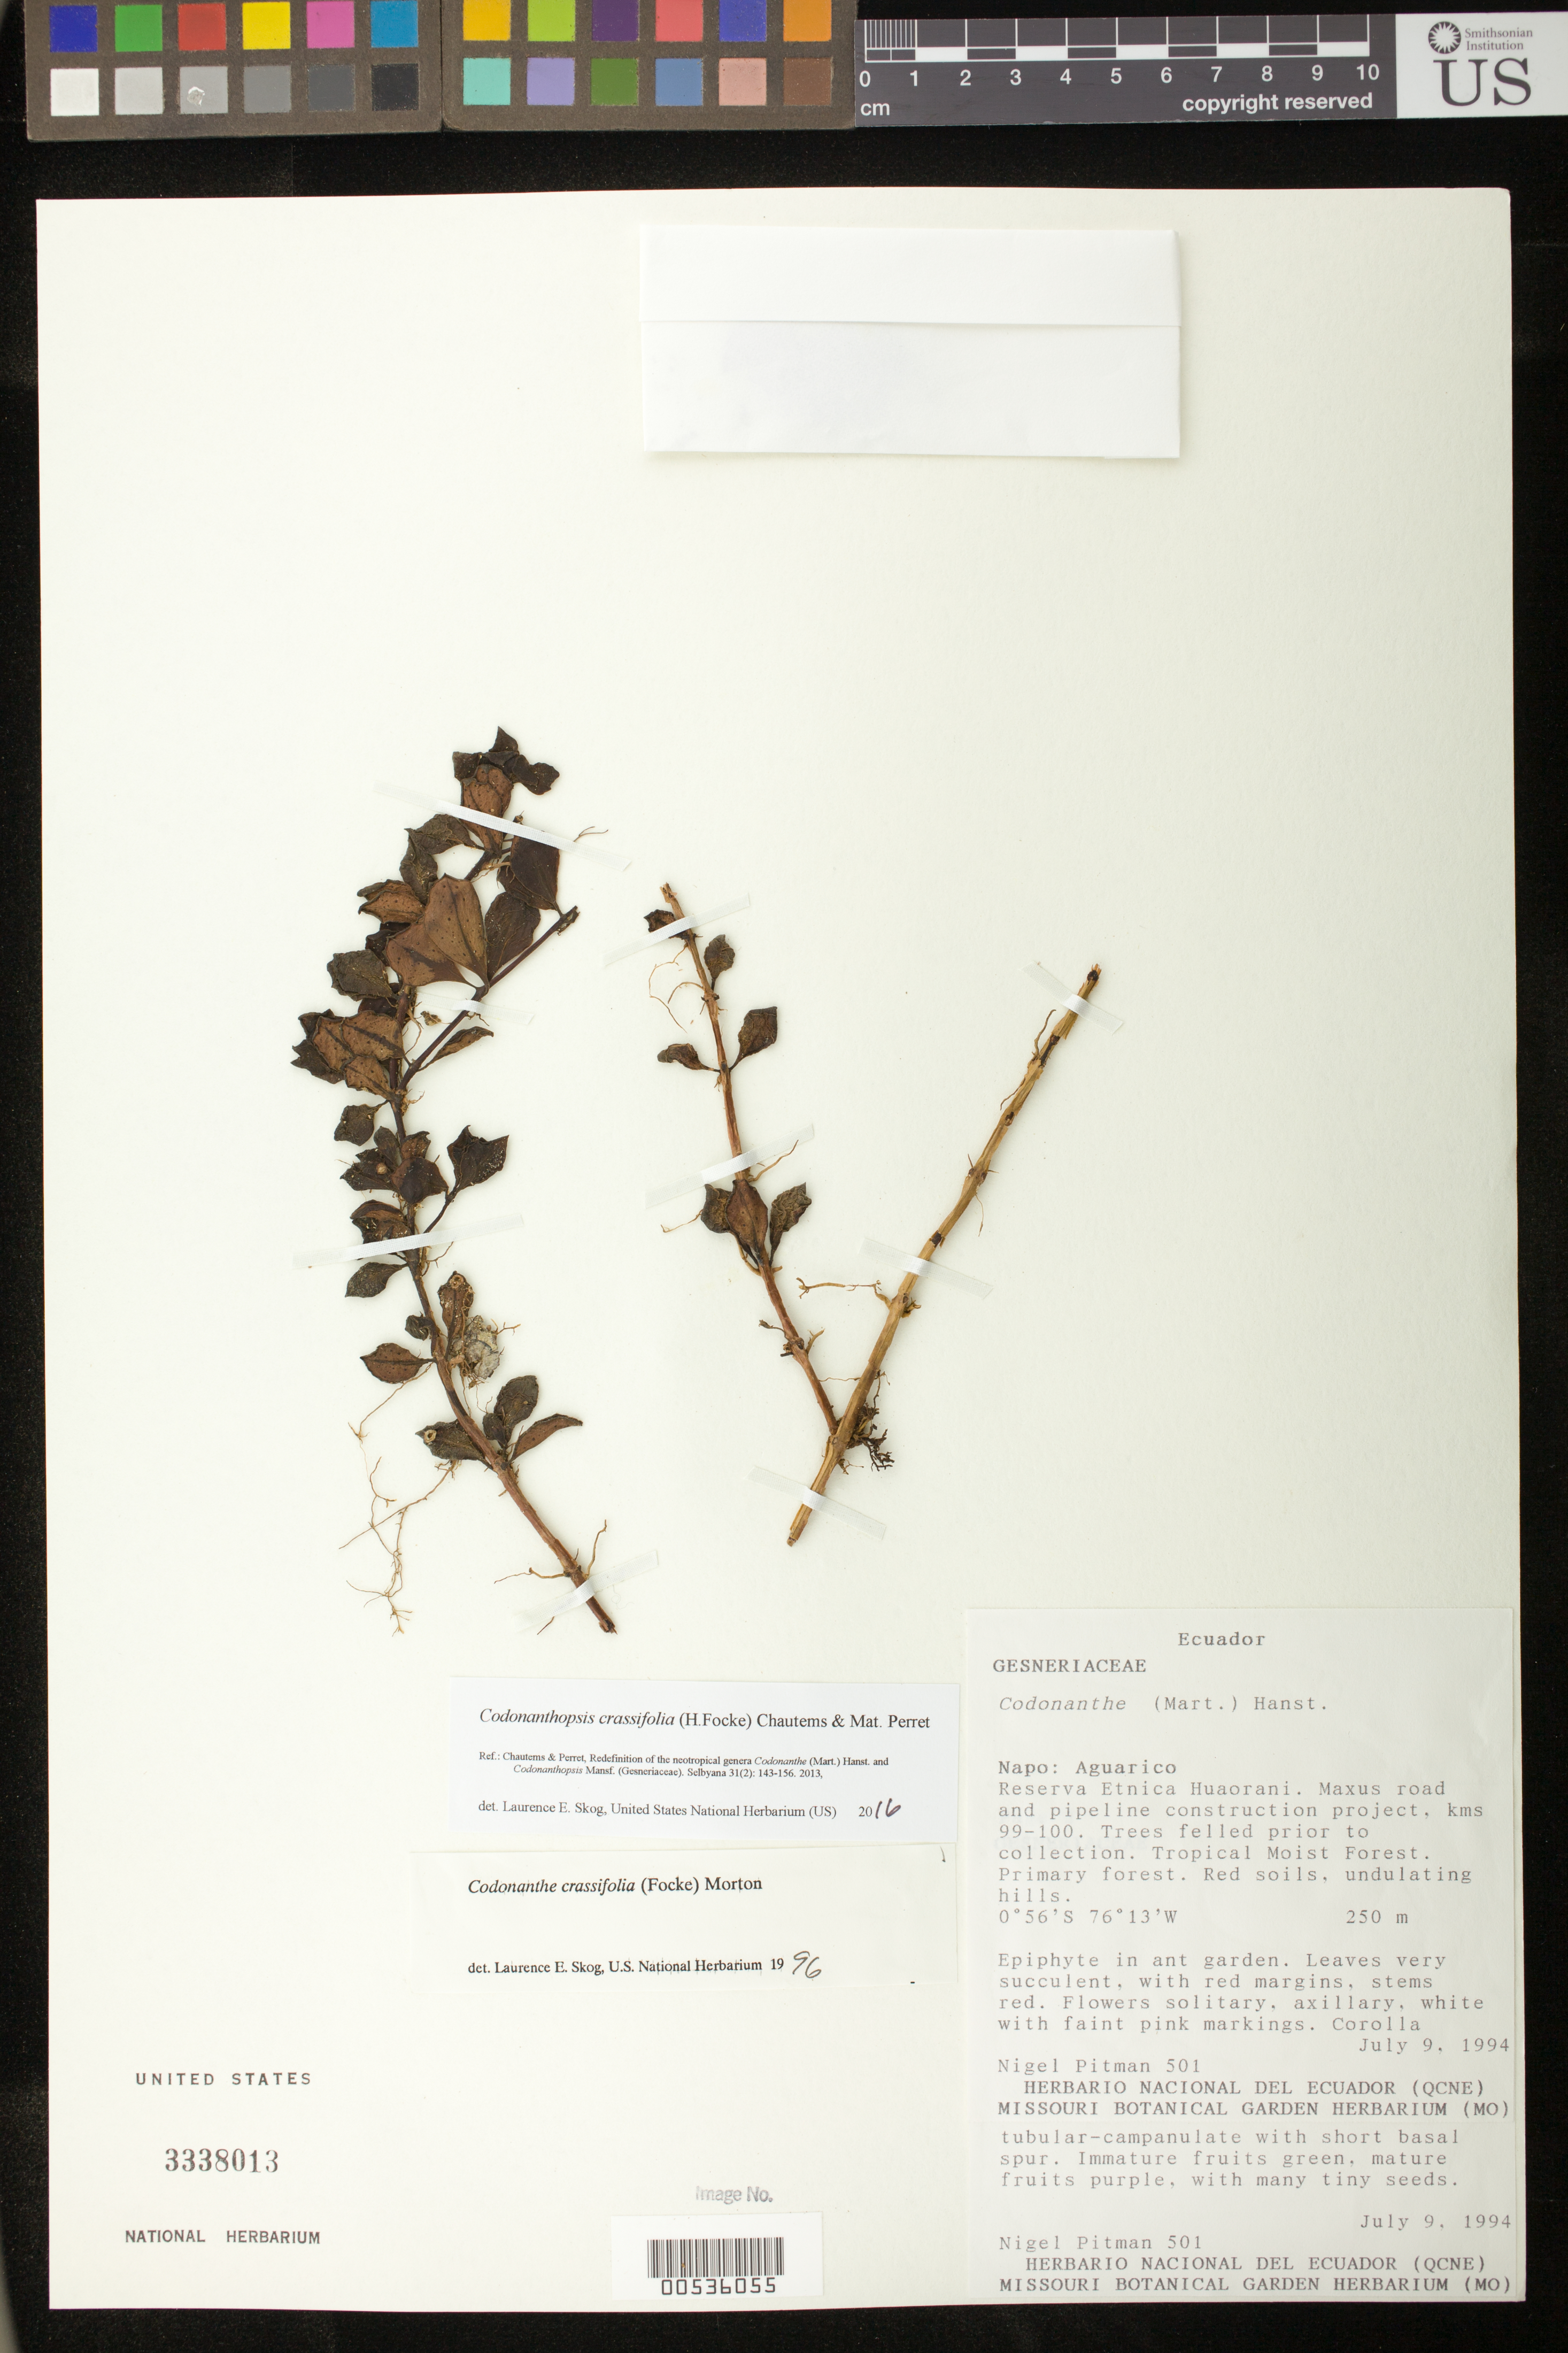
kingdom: Plantae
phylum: Tracheophyta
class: Magnoliopsida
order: Lamiales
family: Gesneriaceae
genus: Codonanthopsis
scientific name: Codonanthopsis crassifolia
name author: (H. Focke) Chautems & Mat.Perret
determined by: Skog, Laurence E.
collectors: N. Pitman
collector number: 501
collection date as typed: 09 Jul 1994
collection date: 1994-07-09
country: Ecuador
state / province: Napo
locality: Aguarico: Reserva Etnica Huaorani; Maxus road and pipeline construction project, kms 99-100.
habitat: Tropical moist rainforest; primary forest, red soils, undulating hills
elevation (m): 250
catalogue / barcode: US 3338013